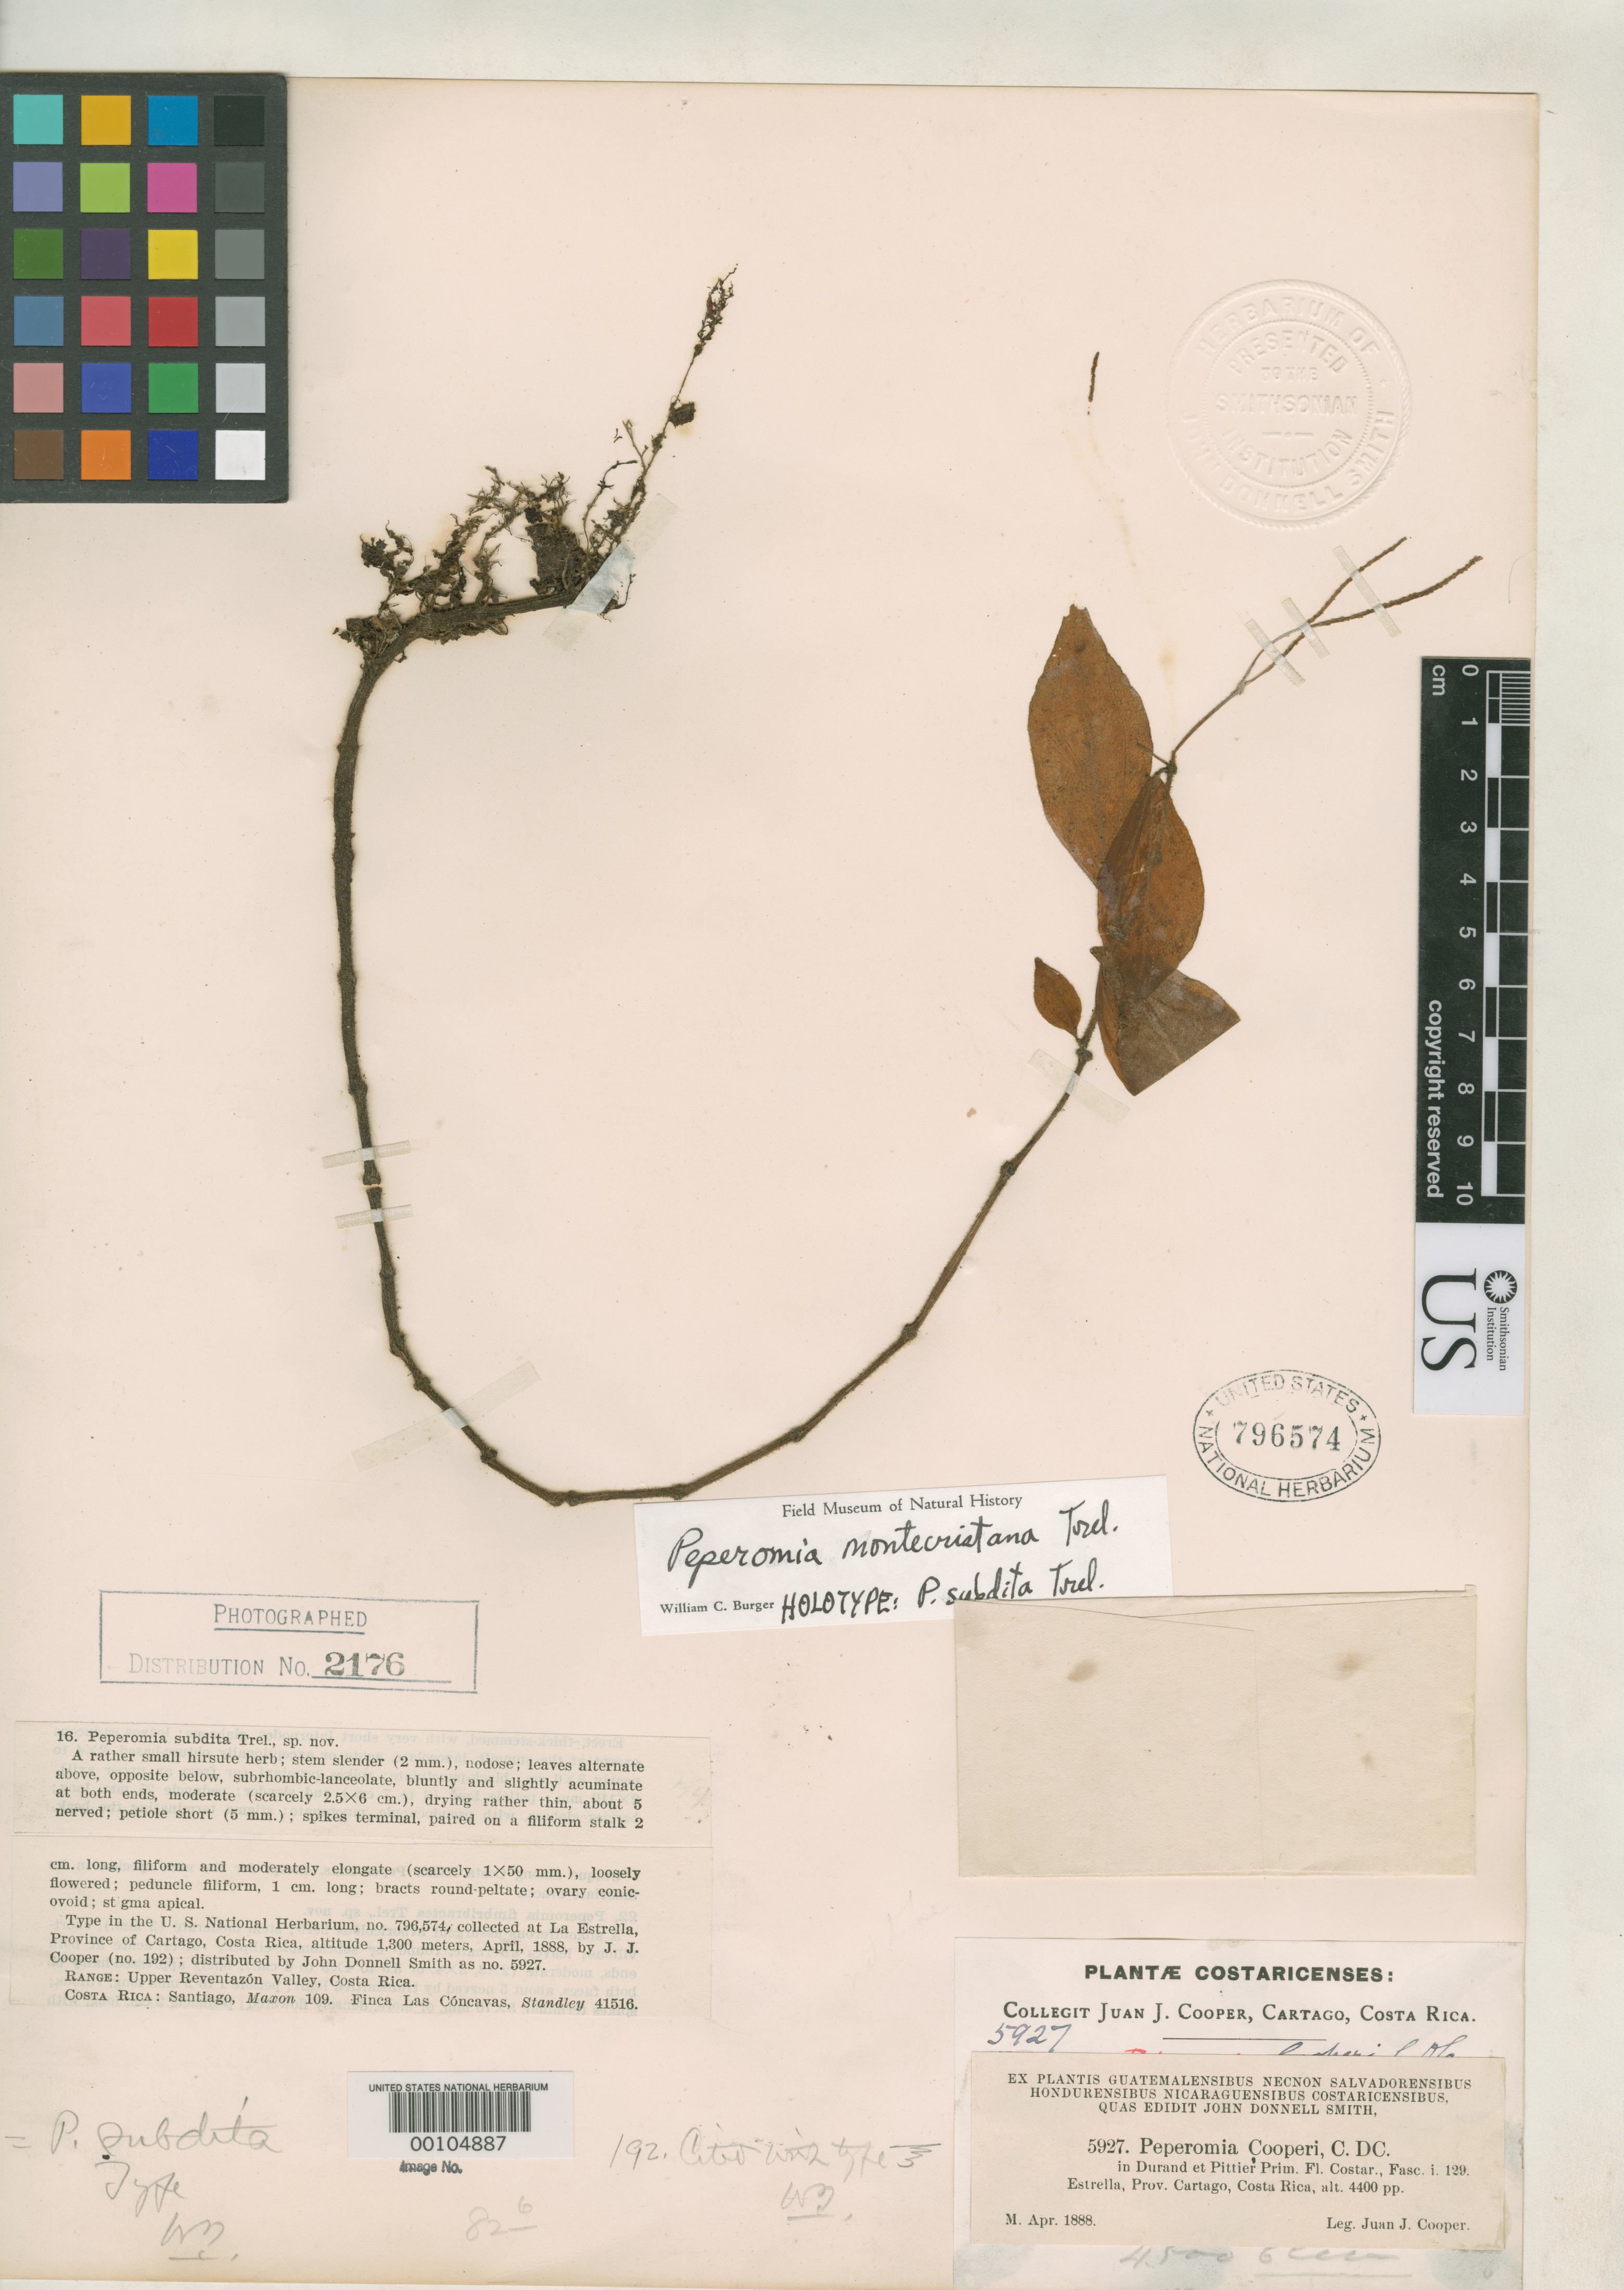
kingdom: Plantae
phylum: Tracheophyta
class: Magnoliopsida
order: Piperales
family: Piperaceae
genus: Peperomia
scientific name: Peperomia subdita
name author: Trel.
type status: Holotype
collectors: J. J. Cooper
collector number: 192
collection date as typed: Apr 1888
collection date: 1888-04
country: Costa Rica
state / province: Cartago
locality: La Estrella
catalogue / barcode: US 796574